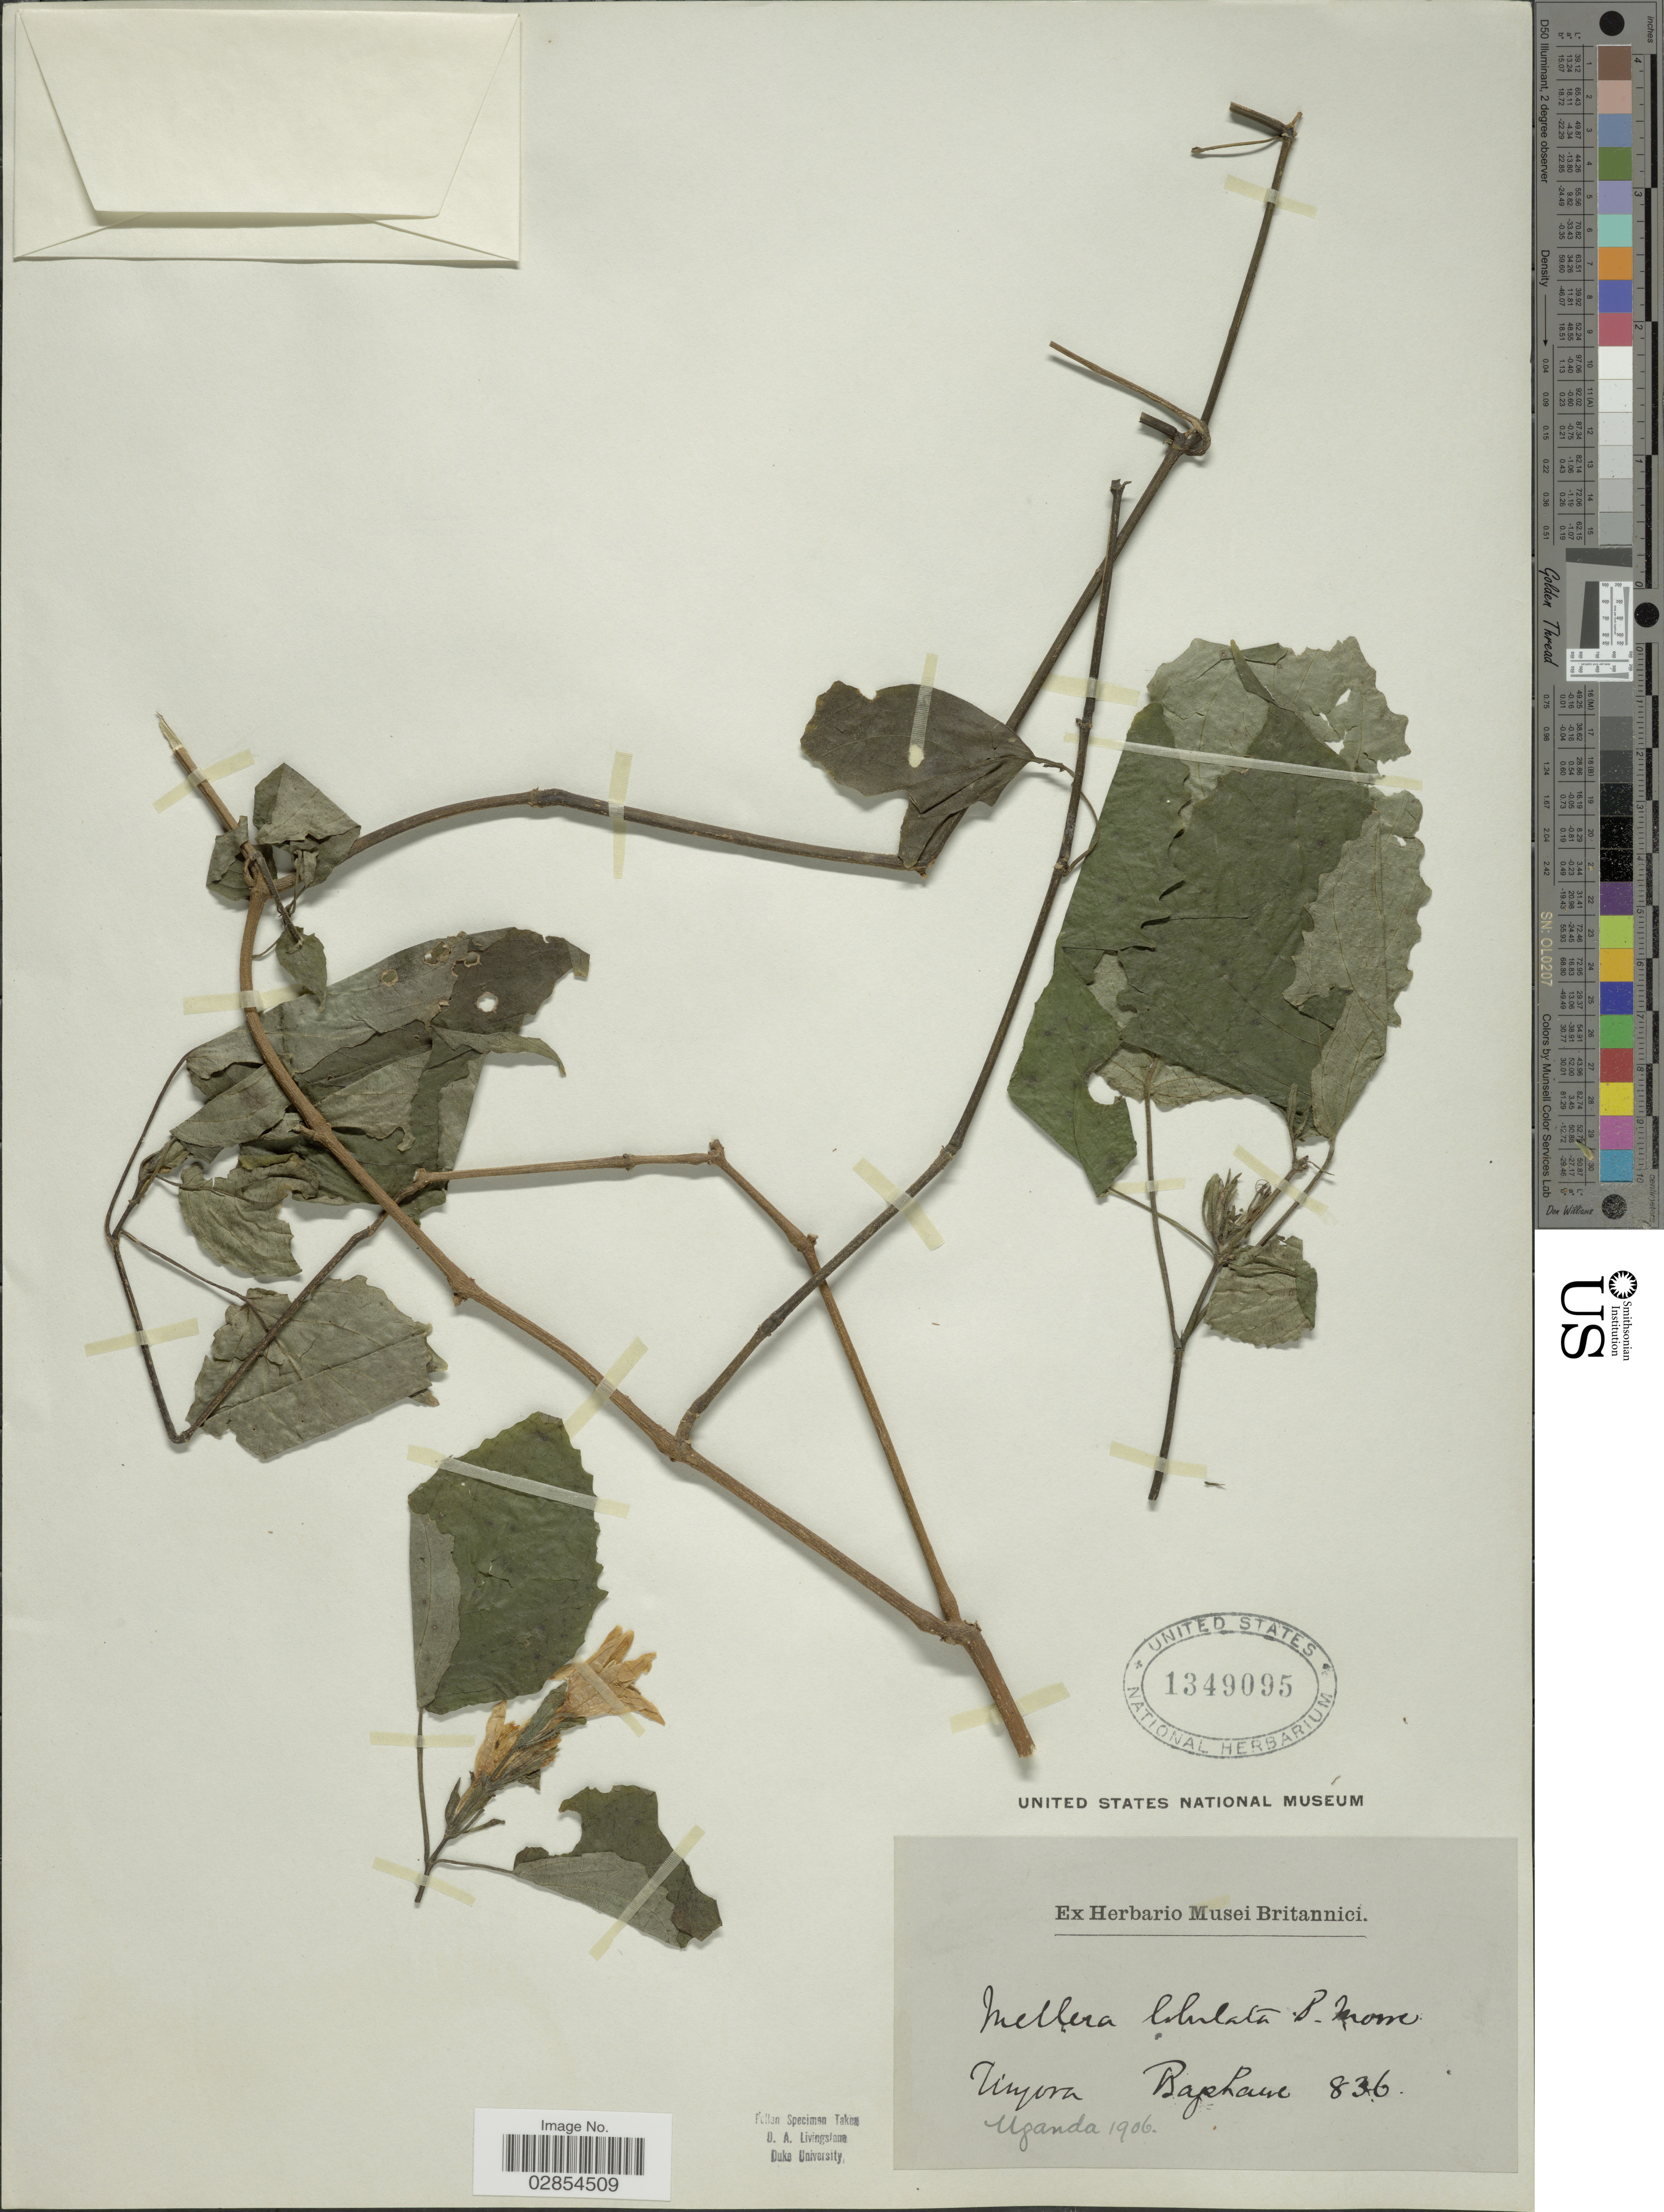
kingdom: Plantae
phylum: Tracheophyta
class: Magnoliopsida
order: Lamiales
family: Acanthaceae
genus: Mellera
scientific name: Mellera lobulata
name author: S. Moore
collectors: Bagshawe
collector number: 836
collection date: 1906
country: Uganda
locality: Myoro.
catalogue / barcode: US 1349095